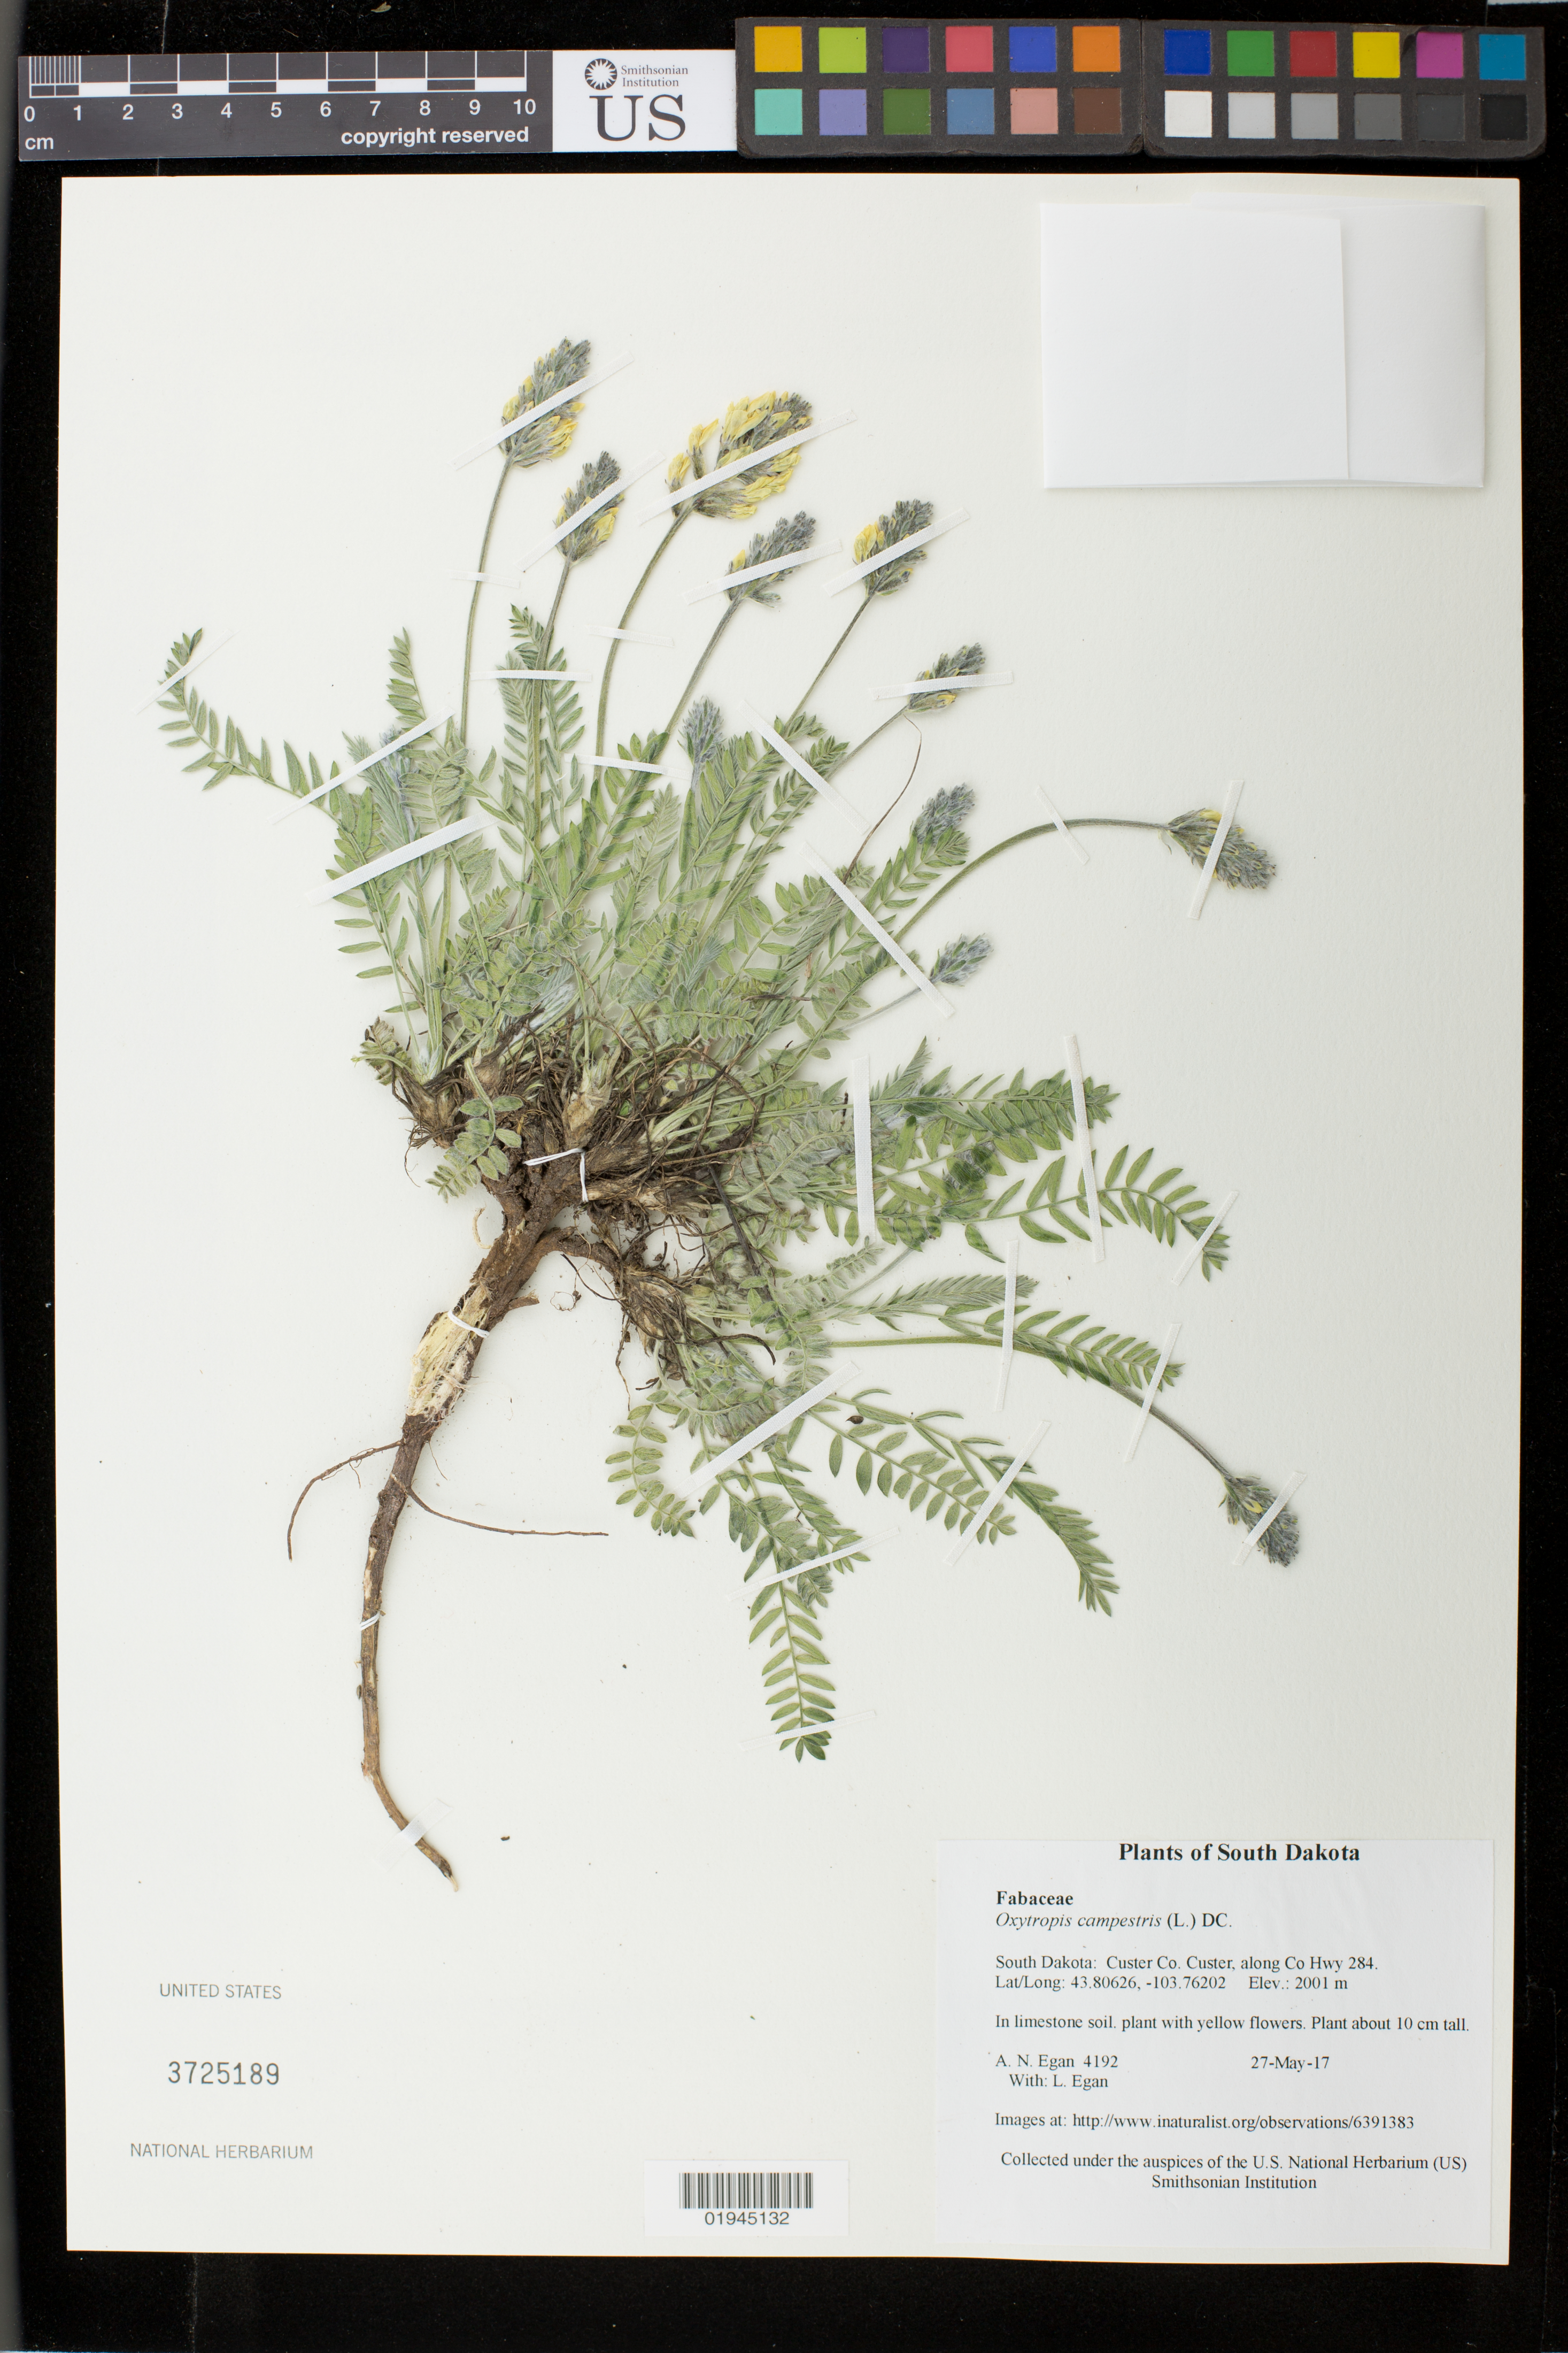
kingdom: Plantae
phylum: Tracheophyta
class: Magnoliopsida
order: Fabales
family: Fabaceae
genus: Oxytropis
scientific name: Oxytropis campestris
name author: (L.) DC.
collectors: A. N. Egan & L. Egan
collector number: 4192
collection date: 2017-05-27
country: United States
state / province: South Dakota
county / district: Custer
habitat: In limestone soil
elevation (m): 2001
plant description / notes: http://www.inaturalist.org/observations/6391383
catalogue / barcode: US 3725189